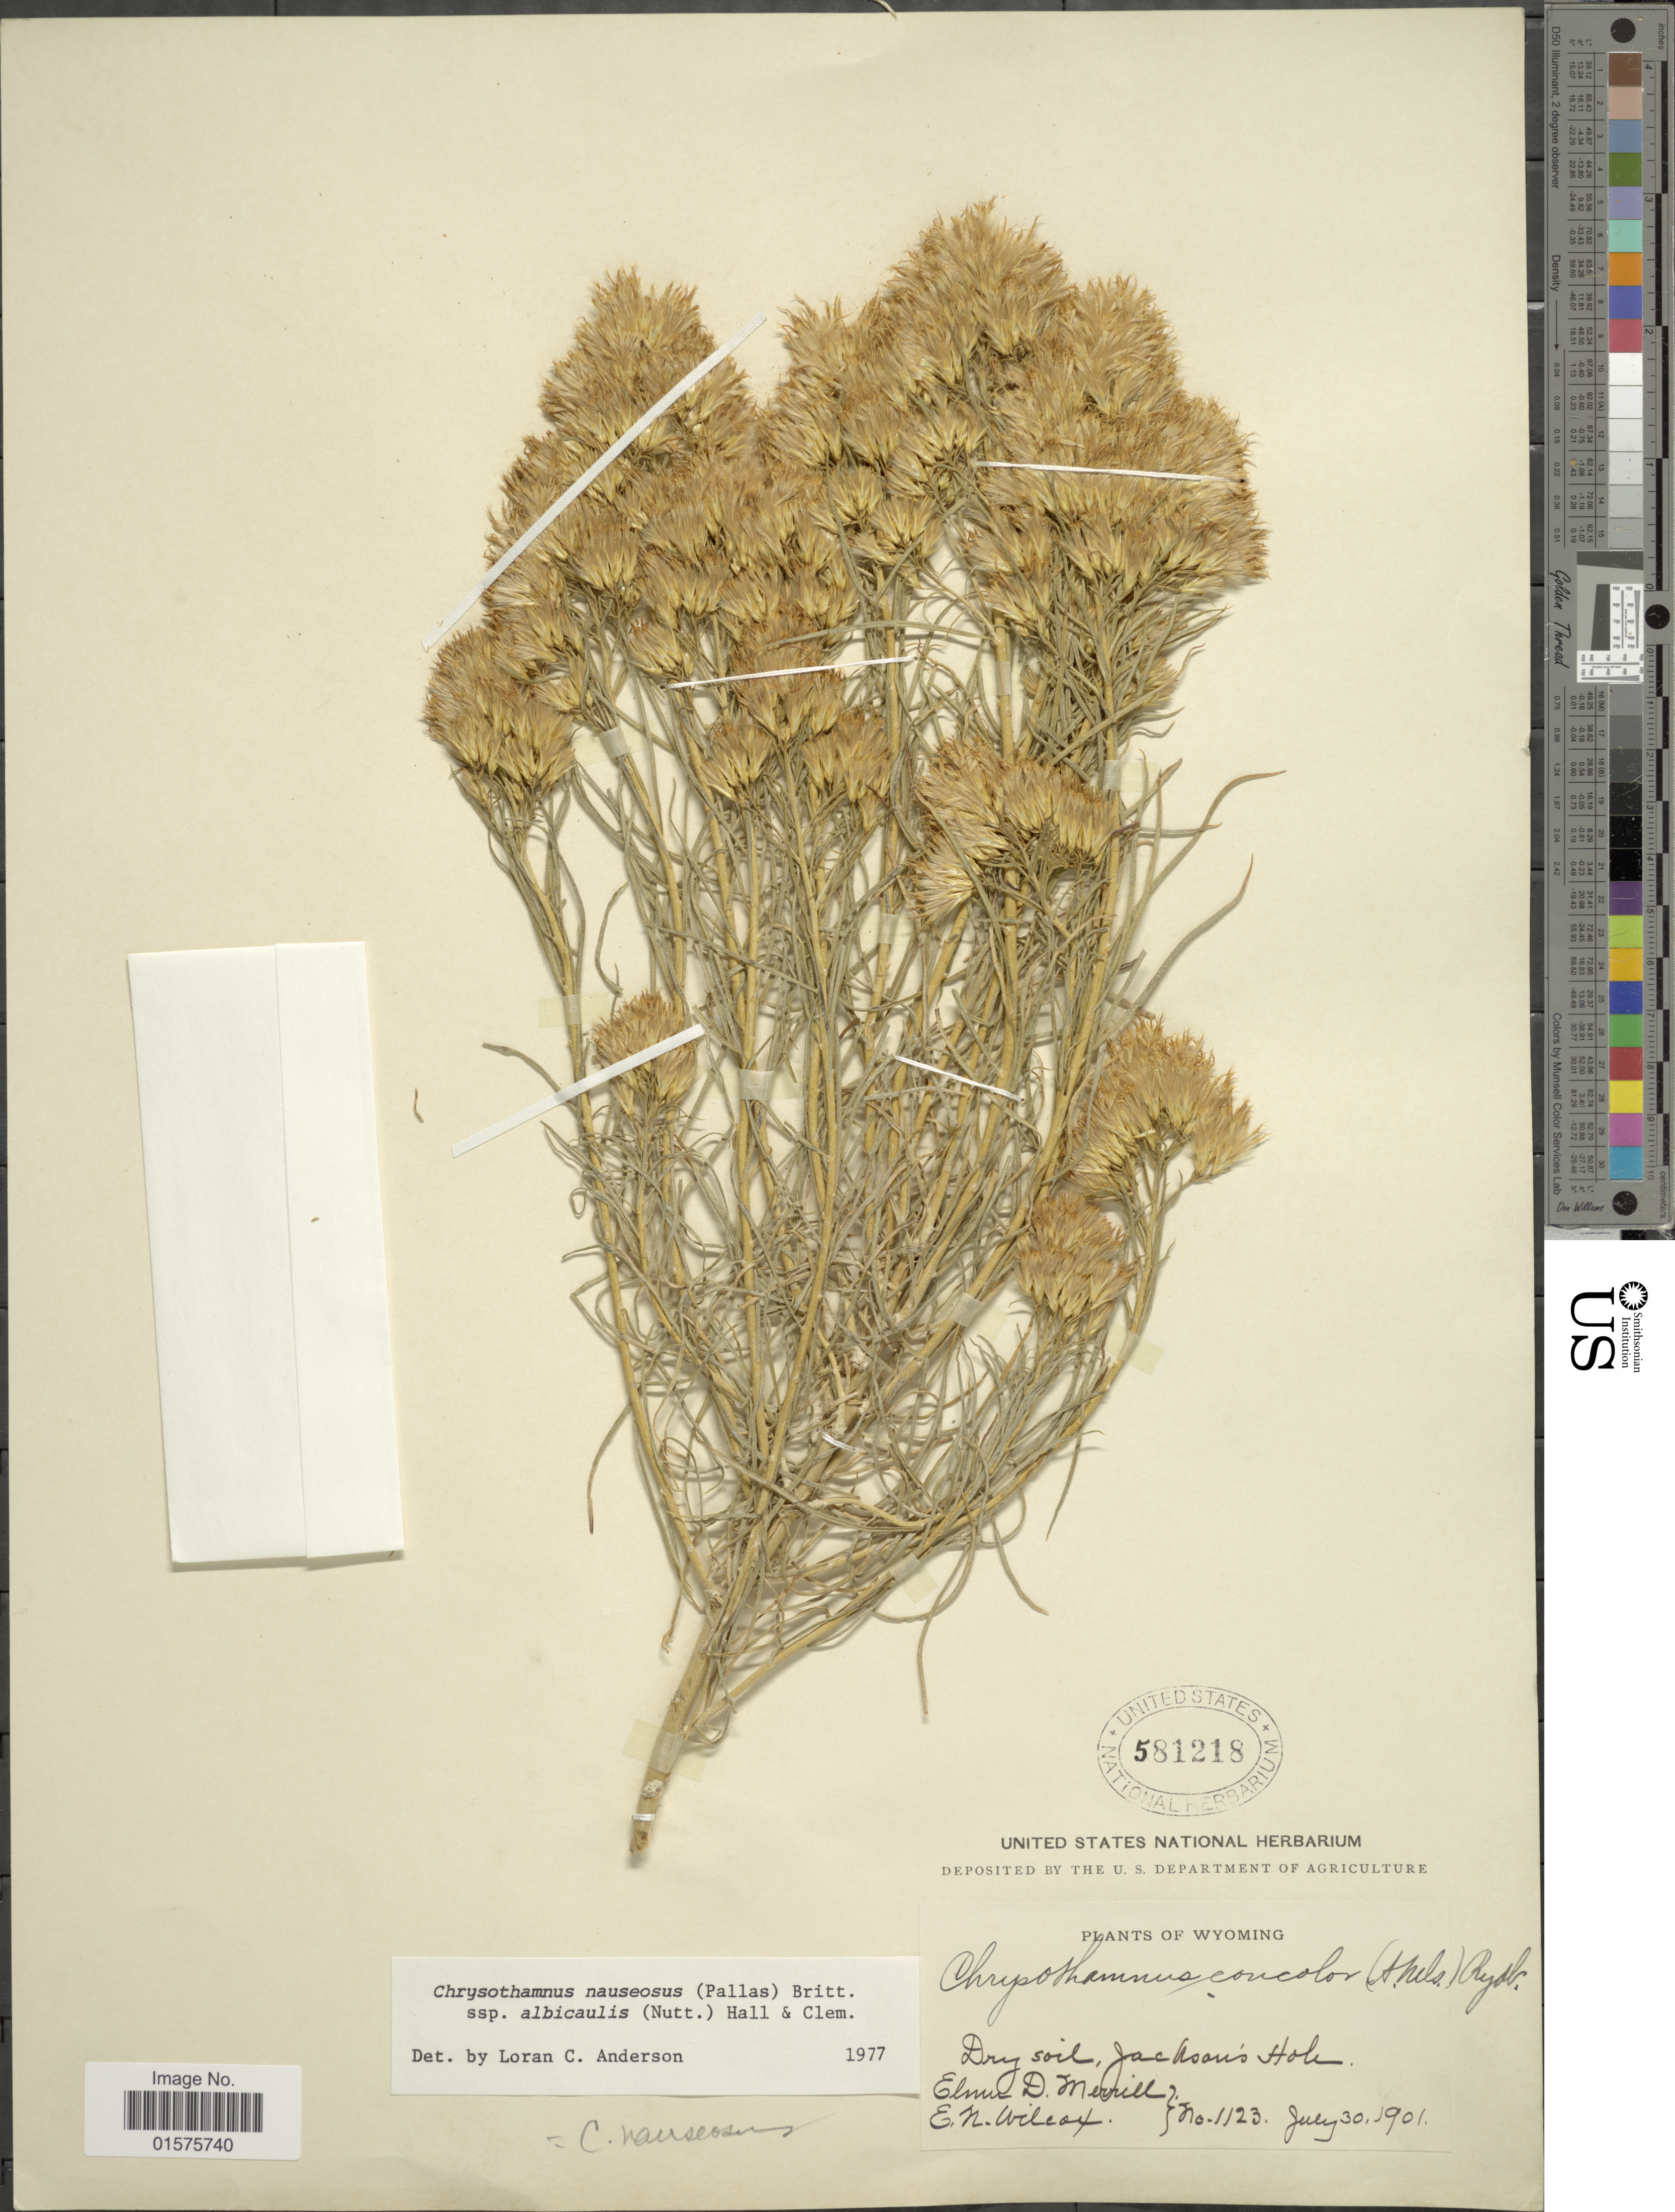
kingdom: Plantae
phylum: Tracheophyta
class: Magnoliopsida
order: Asterales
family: Asteraceae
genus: Ericameria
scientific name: Ericameria nauseosa var. speciosa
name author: (Nutt.) G.L. Nesom & G.I. Baird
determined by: Urbatsch, Lowell E., Curator (LSU), Louisiana State University (UNITED STATES)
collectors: E. D. Merrill & E. Wilcox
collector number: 1123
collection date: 1901-07-30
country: United States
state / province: Wyoming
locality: Jackson's Hole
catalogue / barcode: US 581218